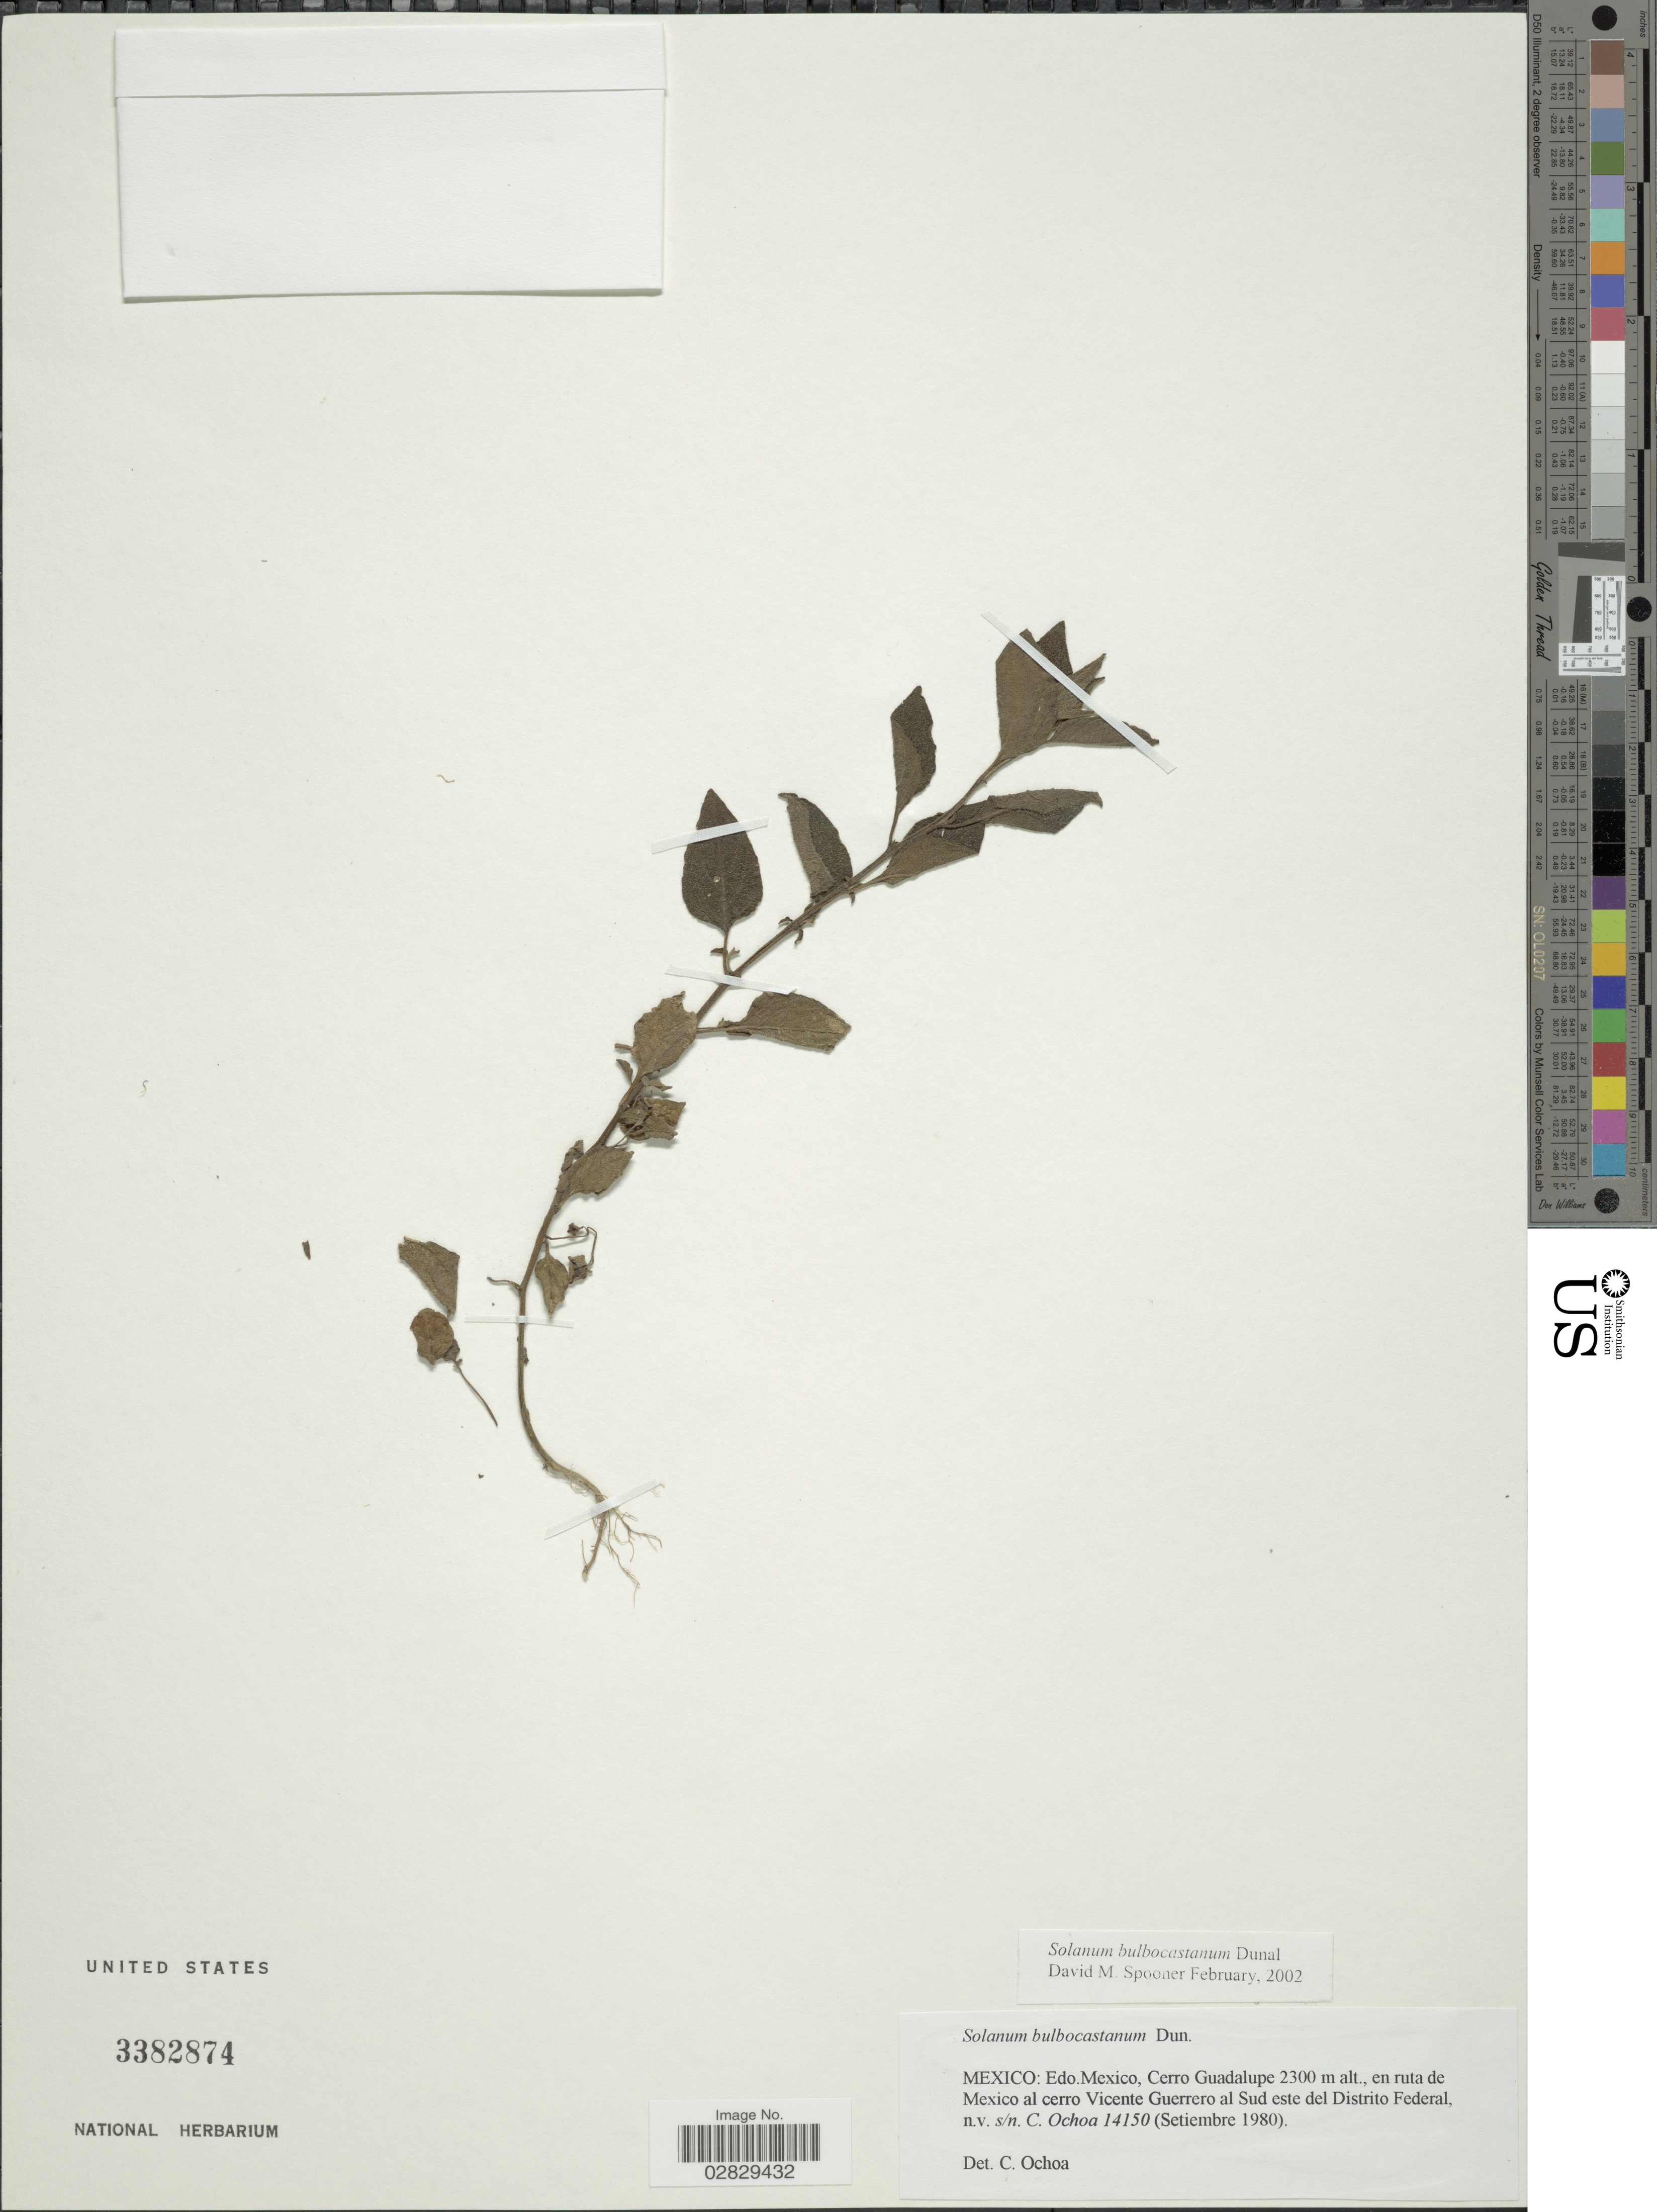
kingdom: Plantae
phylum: Tracheophyta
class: Magnoliopsida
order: Solanales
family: Solanaceae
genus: Solanum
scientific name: Solanum bulbocastanum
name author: Dunal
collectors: C. Ochoa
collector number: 14150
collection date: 1980-09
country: Mexico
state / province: México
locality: Cerro Guadalupe. En ruta de Mexico al cerro Vicente Guerrero al Sud este del Distrito Federal.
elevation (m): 2300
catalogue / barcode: US 3382874